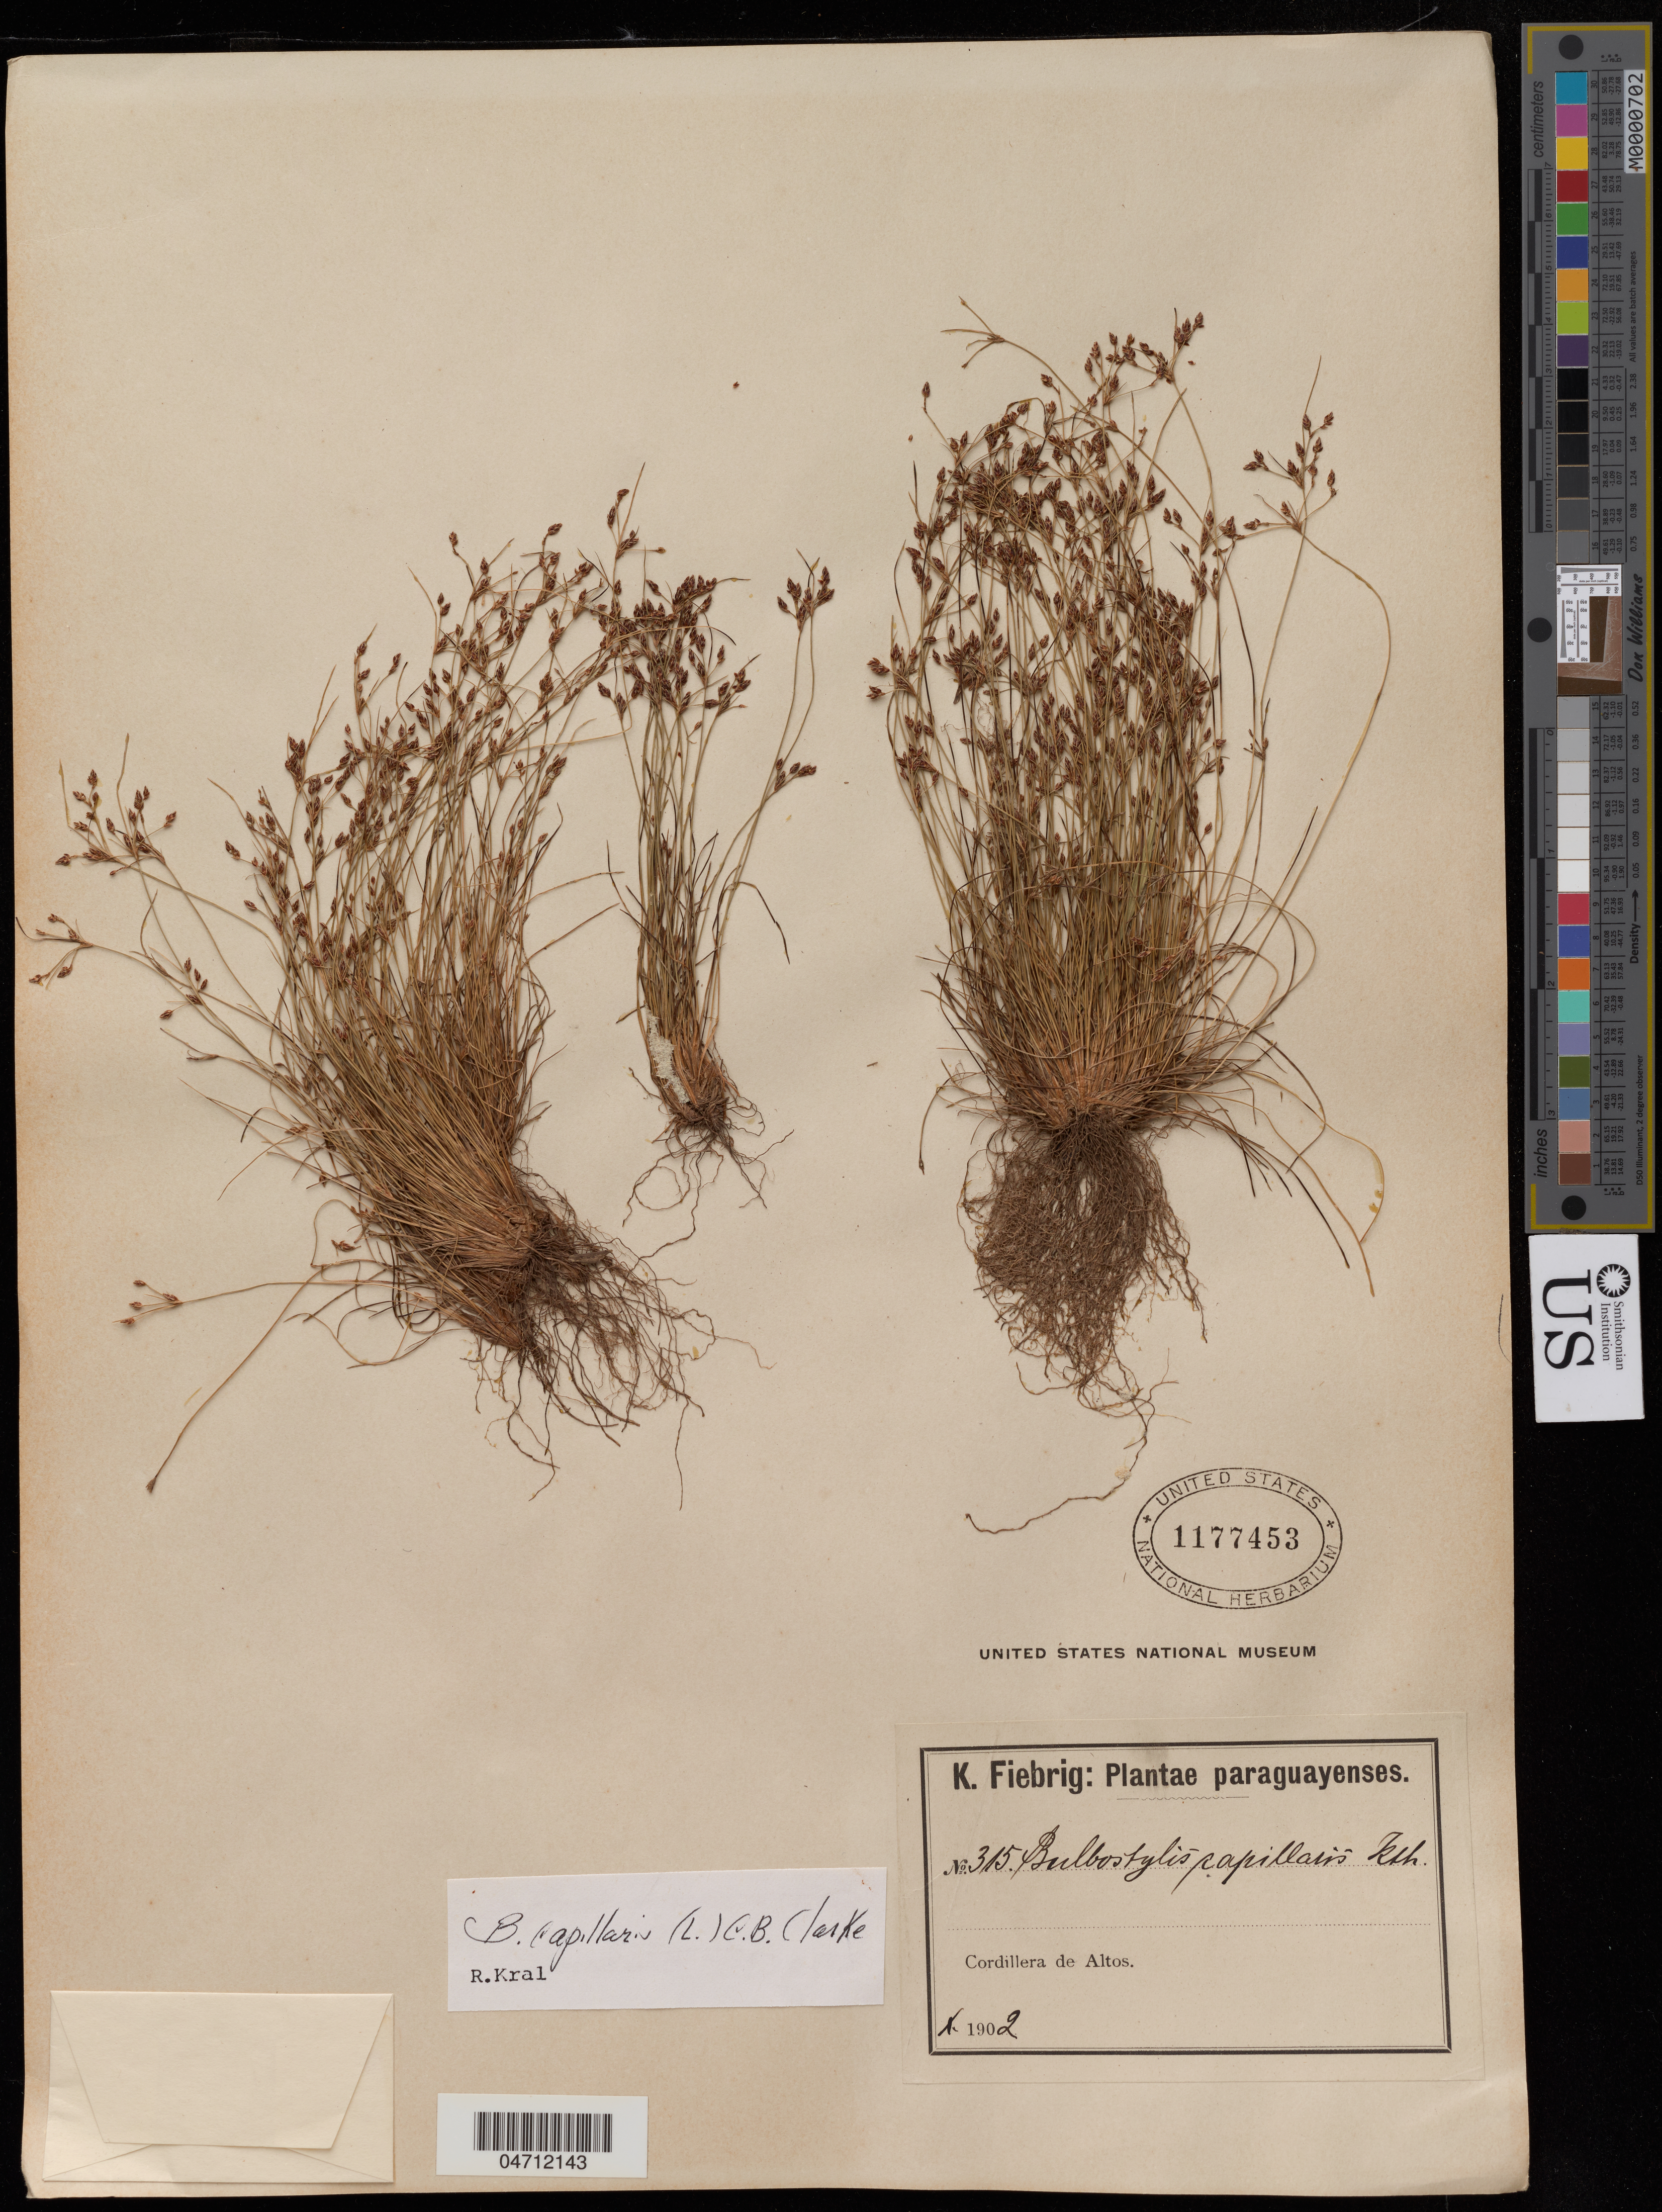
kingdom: Plantae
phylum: Tracheophyta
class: Liliopsida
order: Poales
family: Cyperaceae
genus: Bulbostylis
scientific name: Bulbostylis capillaris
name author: (L.) Kunth ex C.B. Clarke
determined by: Kral, Robert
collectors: K. Fiebrig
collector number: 315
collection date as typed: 04 Nov 1902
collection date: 1902-11-04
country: Paraguay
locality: Cordillera de Altos.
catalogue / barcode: US 1177453